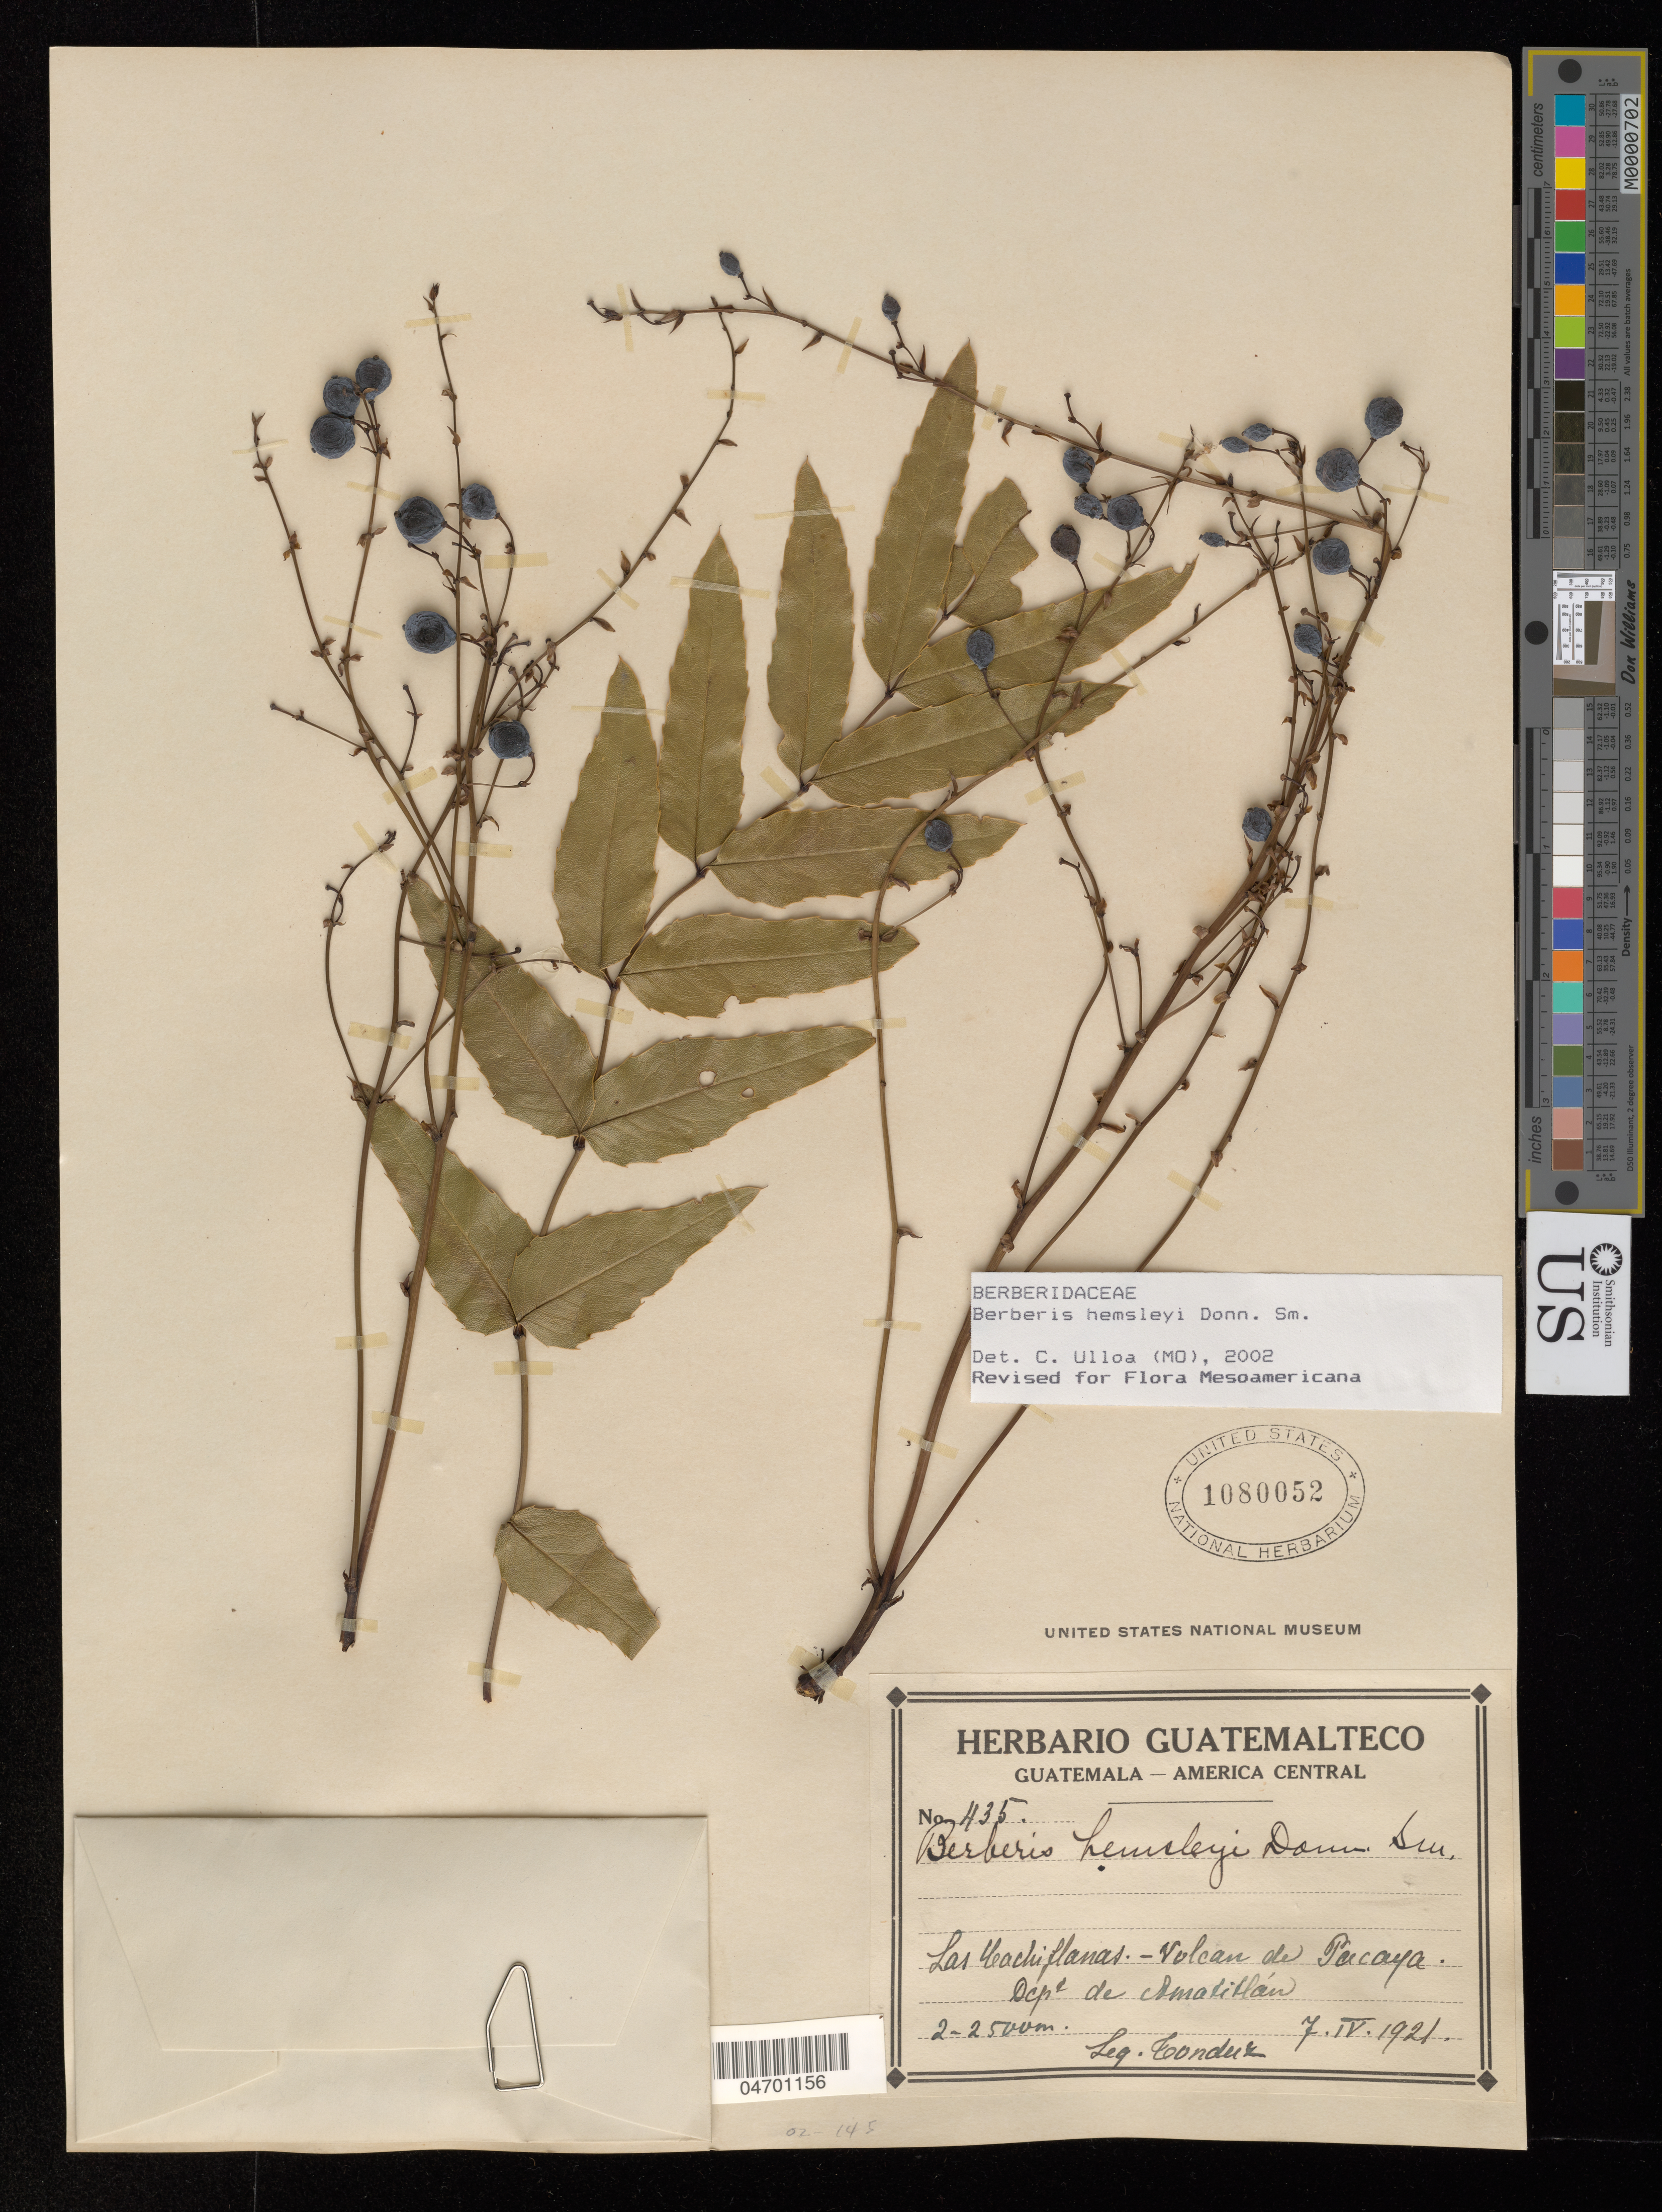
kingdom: Plantae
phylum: Tracheophyta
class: Magnoliopsida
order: Ranunculales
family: Berberidaceae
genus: Berberis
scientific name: Berberis hemsleyi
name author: Donn. Sm.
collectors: Tonduz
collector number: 435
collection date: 1921-04-07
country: Guatemala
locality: Las Tachiflanas. -Volcan de Pocaya. Dept. de Amatitlán.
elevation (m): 2000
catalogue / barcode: US 1080052